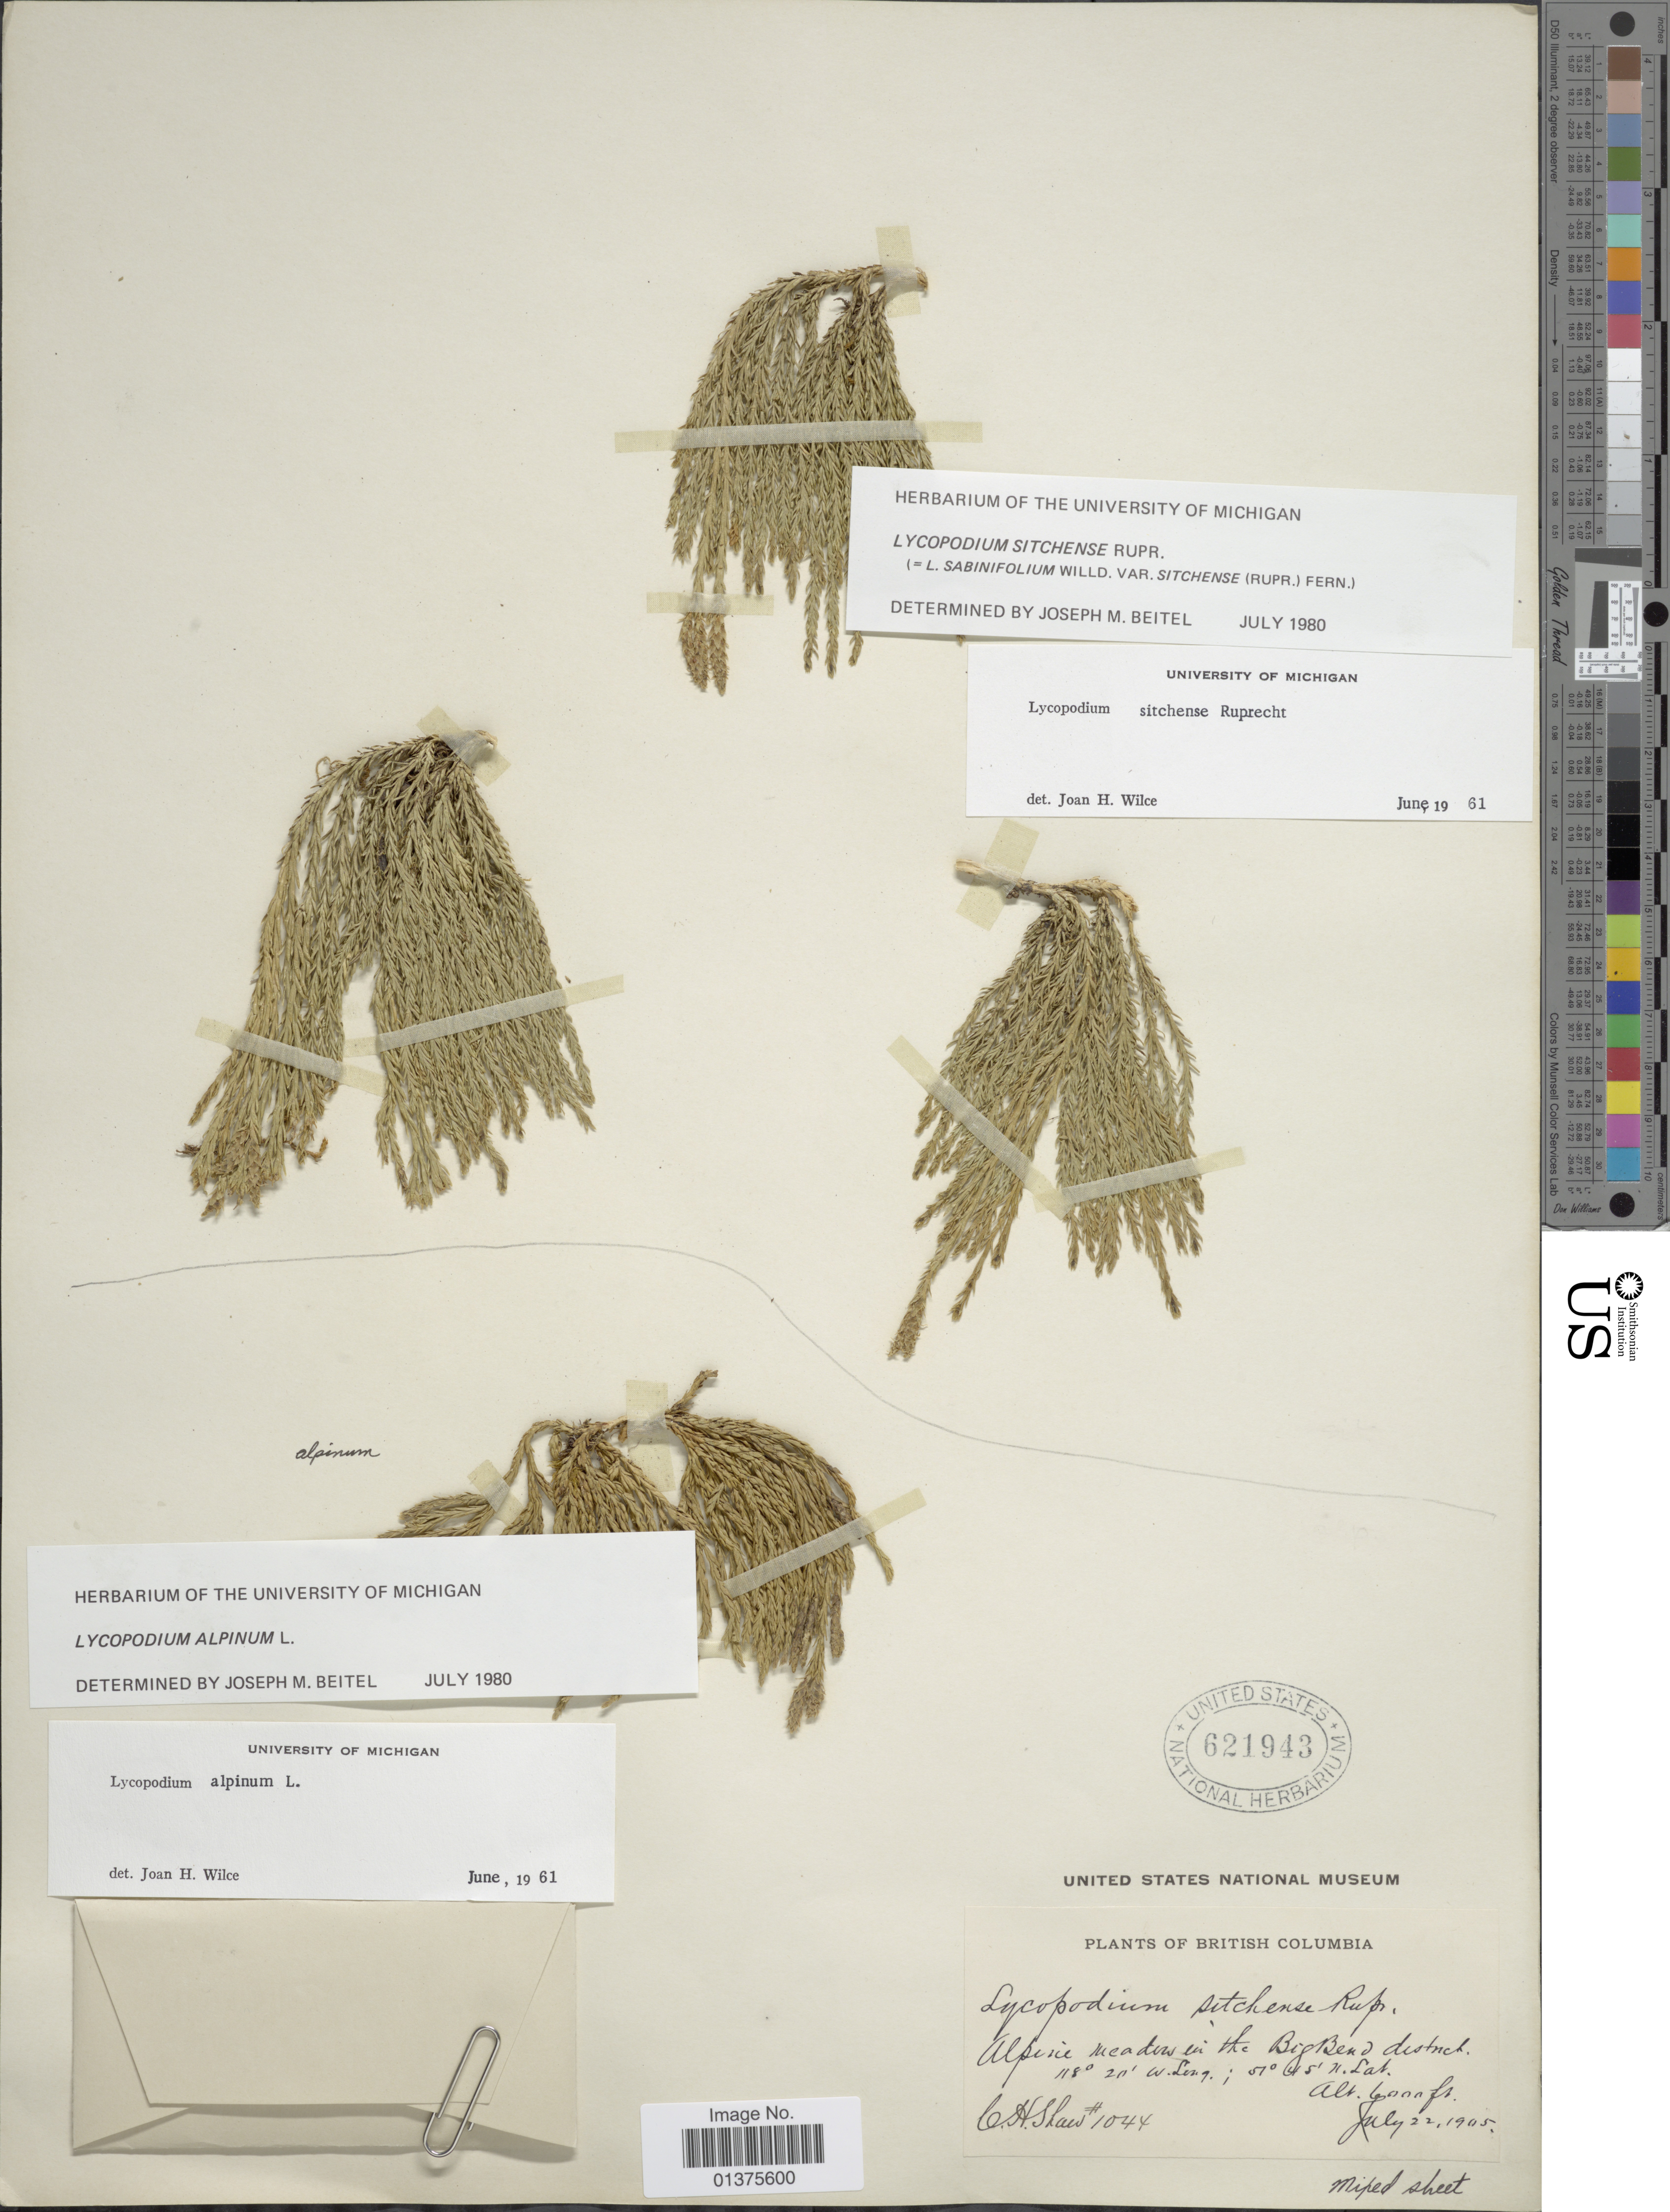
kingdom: Plantae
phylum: Tracheophyta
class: Lycopodiopsida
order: Lycopodiales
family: Lycopodiaceae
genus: Diphasiastrum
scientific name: Diphasiastrum sitchense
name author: (Rupr.) Holub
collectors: C. H. Shaw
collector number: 1044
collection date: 1905-07-22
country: Canada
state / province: British Columbia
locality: Alpine meadow in the Big Bend district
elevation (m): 1829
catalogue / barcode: US 621943